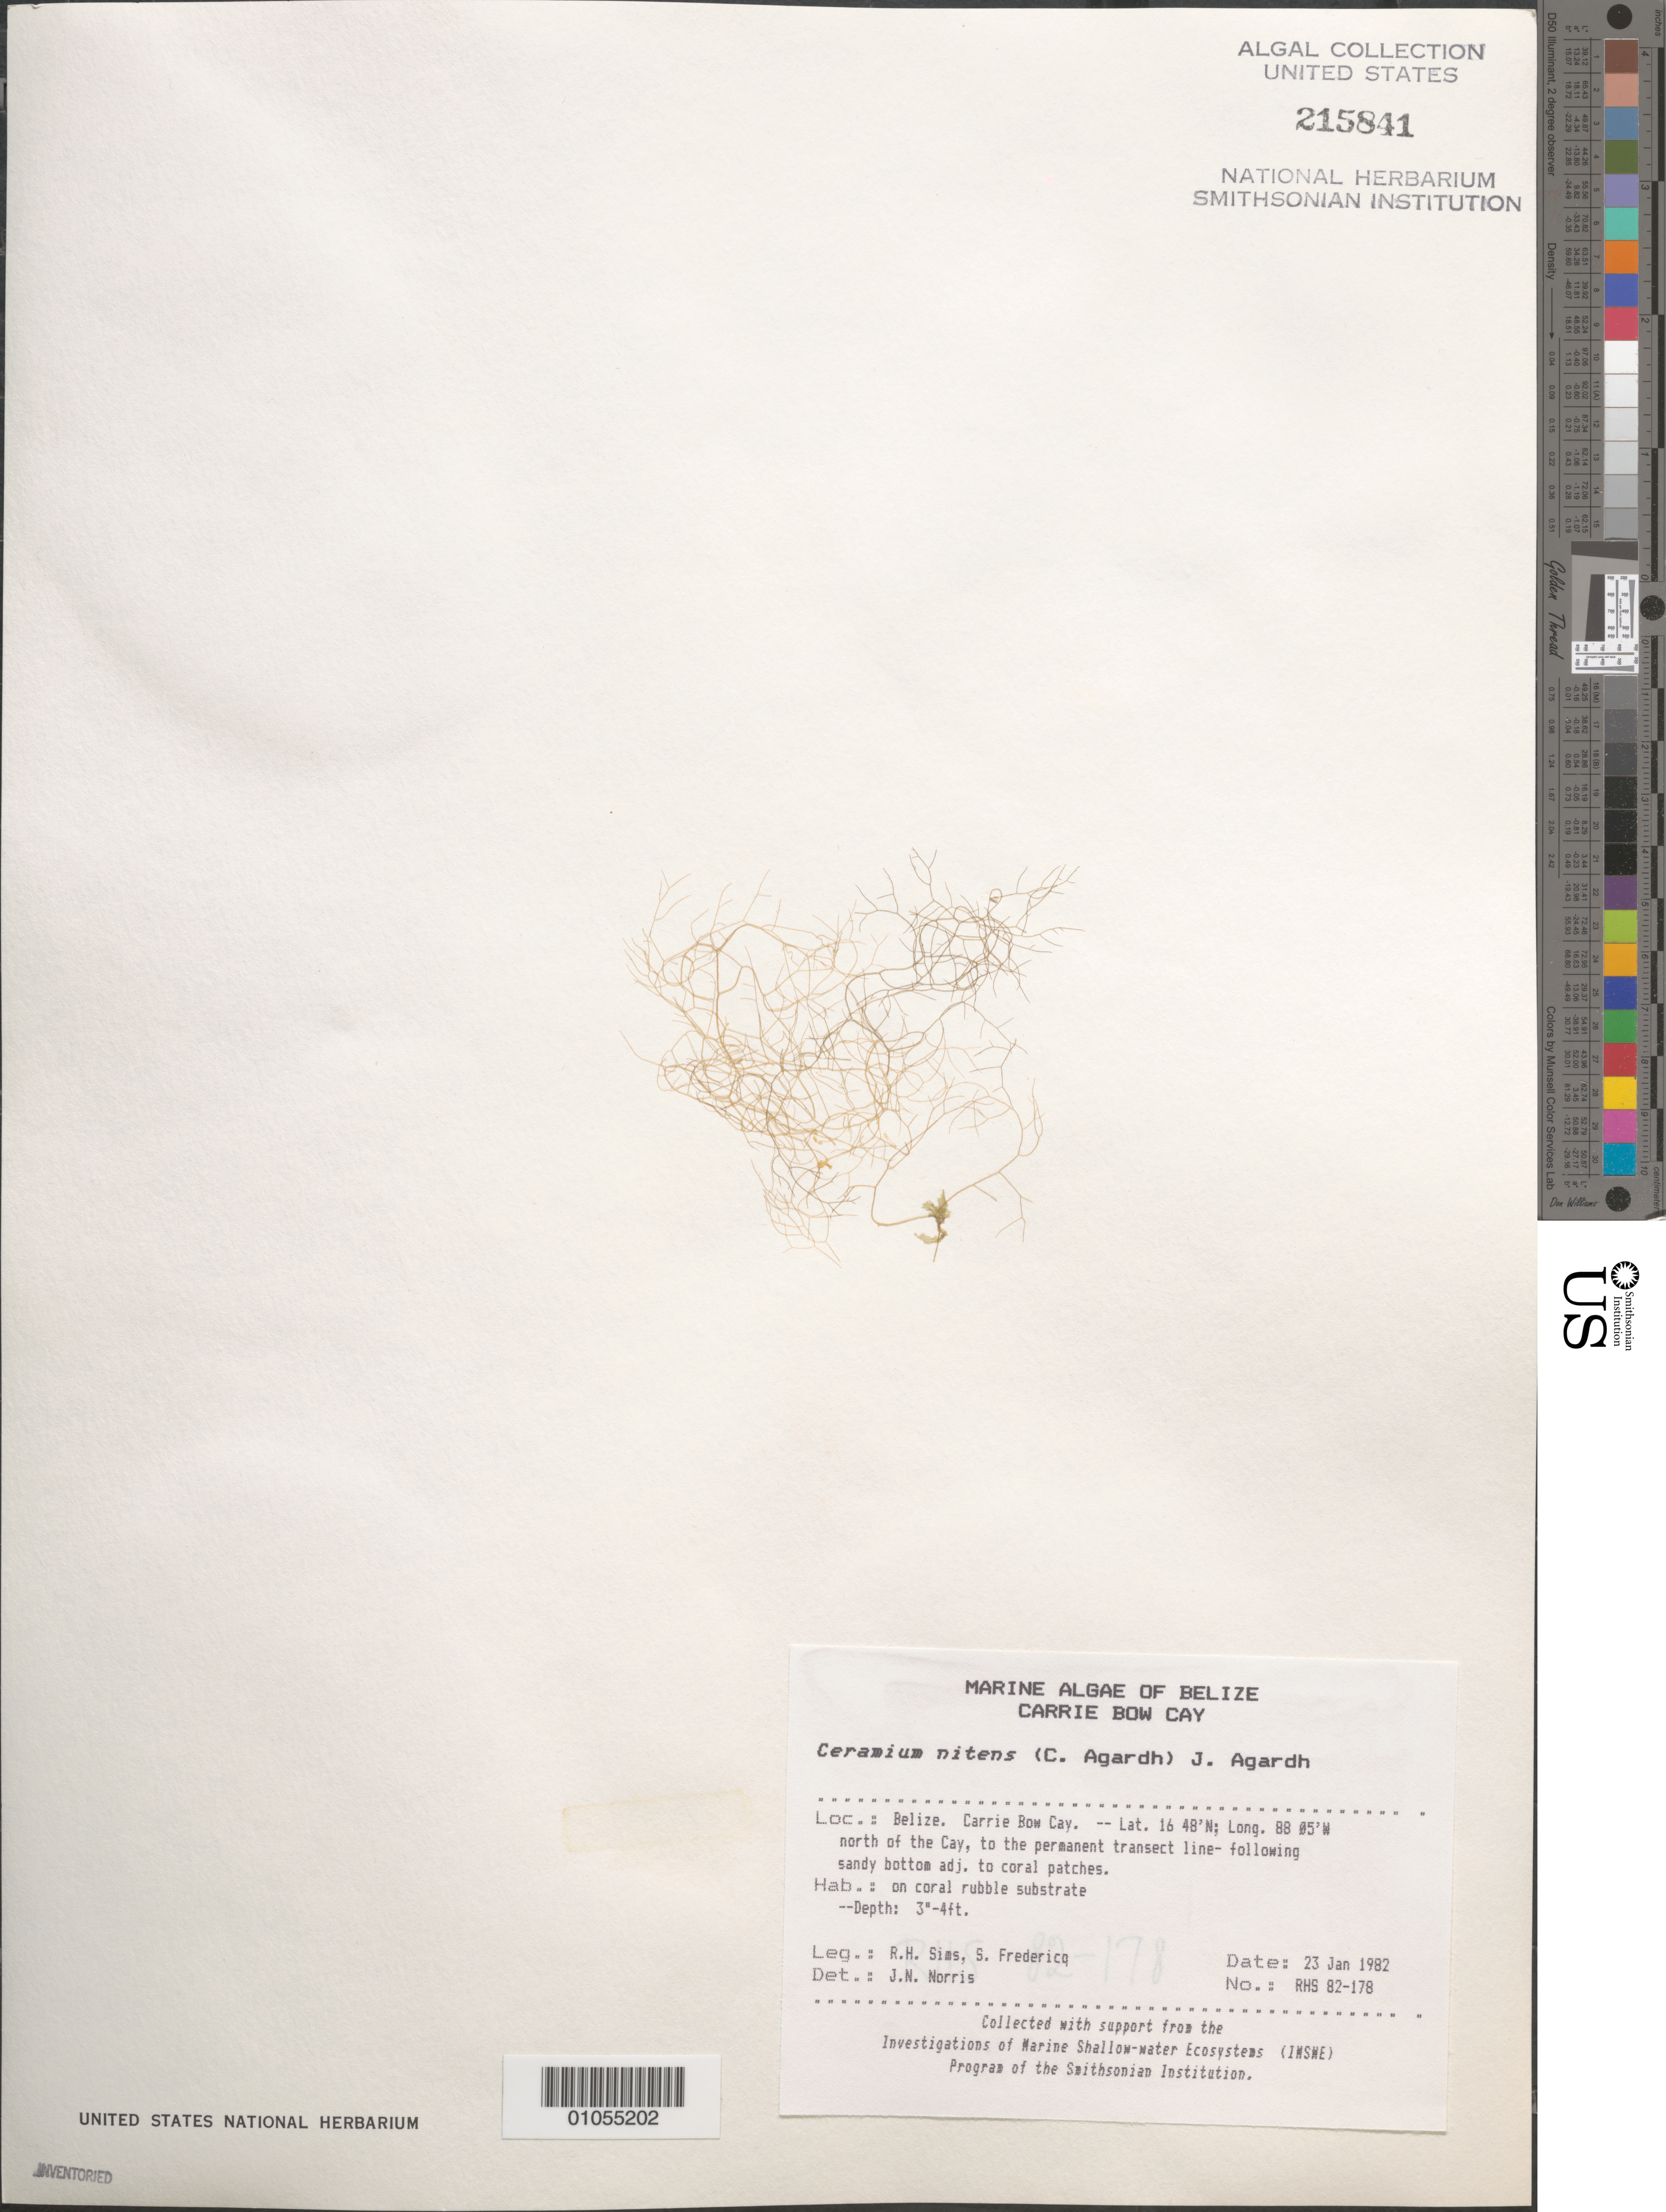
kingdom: Plantae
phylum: Rhodophyta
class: Florideophyceae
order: Ceramiales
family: Ceramiaceae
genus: Ceramium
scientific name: Ceramium nitens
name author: (C. Agardh) J. Agardh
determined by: Norris, James N.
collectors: R. H. Sims & S. Fredericq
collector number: RHS 82-178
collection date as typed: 23 Jan 1982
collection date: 1982-01-23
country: Belize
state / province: Stann Creek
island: Carrie Bow Cay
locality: North of the cay, to the permanent transect line-following sandy bottom adjacent to coral patches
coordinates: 16 48'N, 88 05'W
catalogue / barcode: US 215841